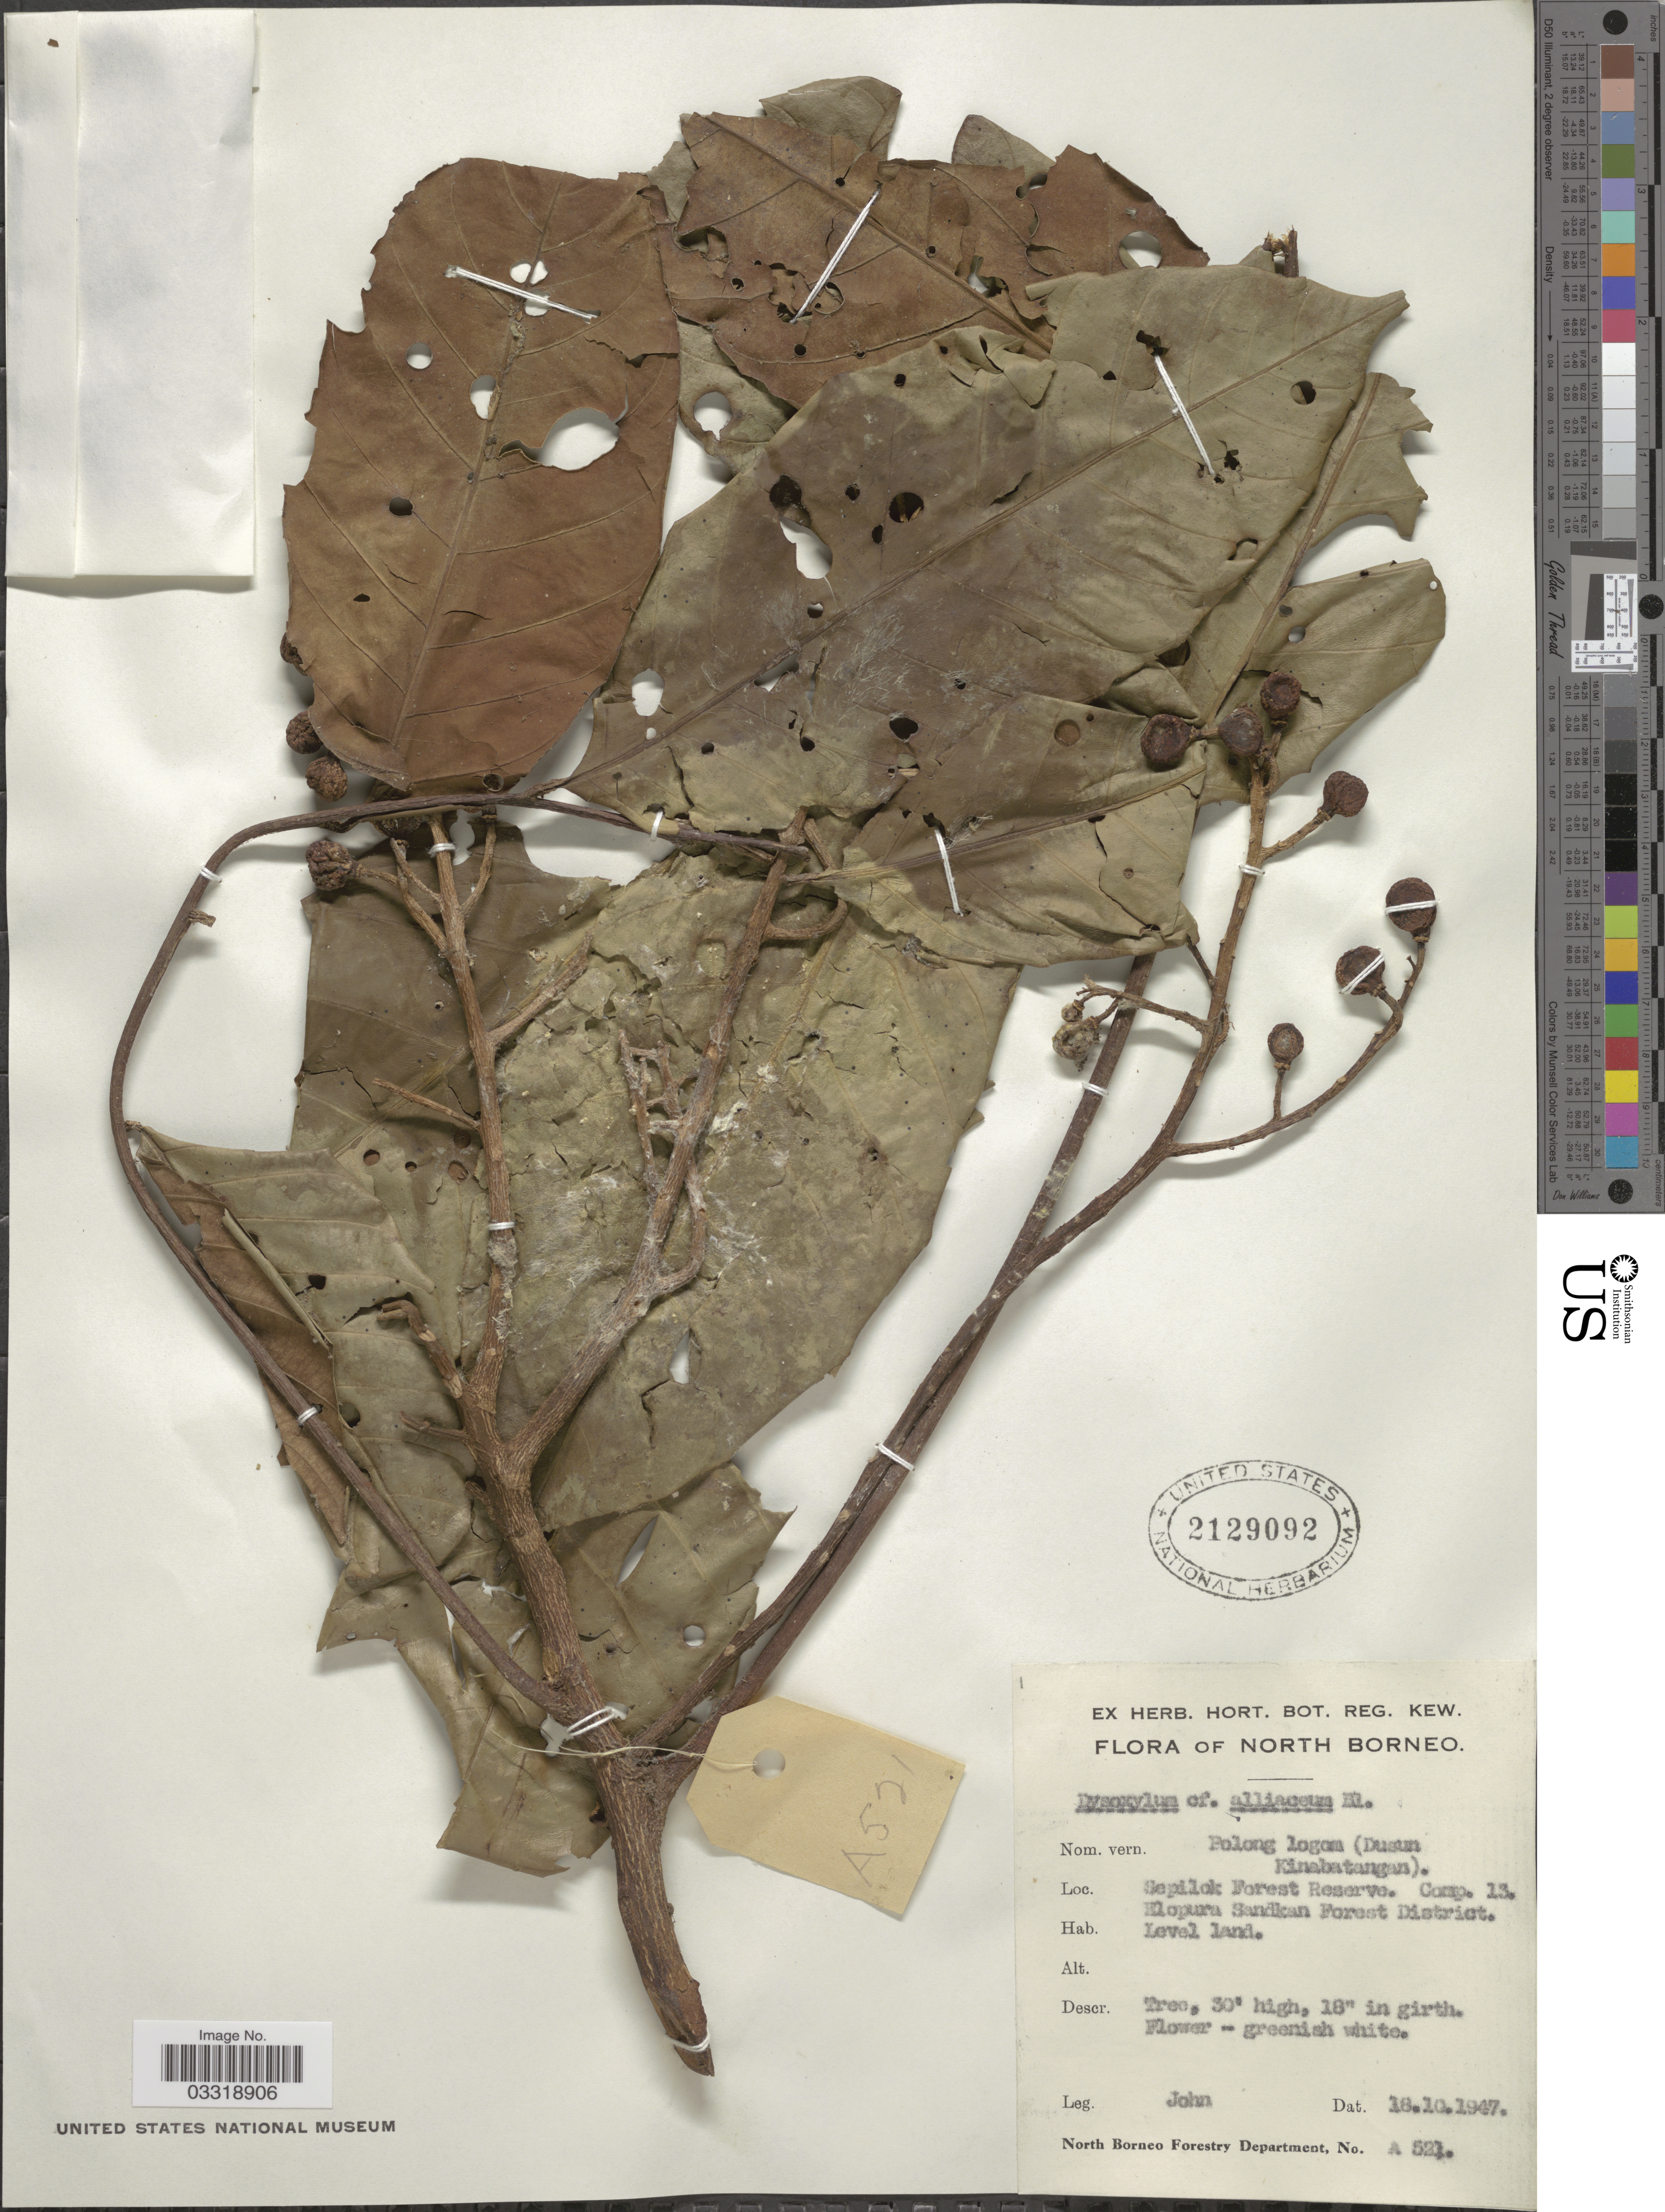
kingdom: Plantae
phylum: Tracheophyta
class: Magnoliopsida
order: Sapindales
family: Meliaceae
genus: Prasoxylon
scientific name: Prasoxylon alliaceum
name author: (Blume) M. Roem.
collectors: -. John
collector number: A 521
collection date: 1947-10-18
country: Malaysia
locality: North Borneo. Sepilok Forest Reserve. Comp. 13. Elopura Sandkan Forest District.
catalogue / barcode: US 2129092